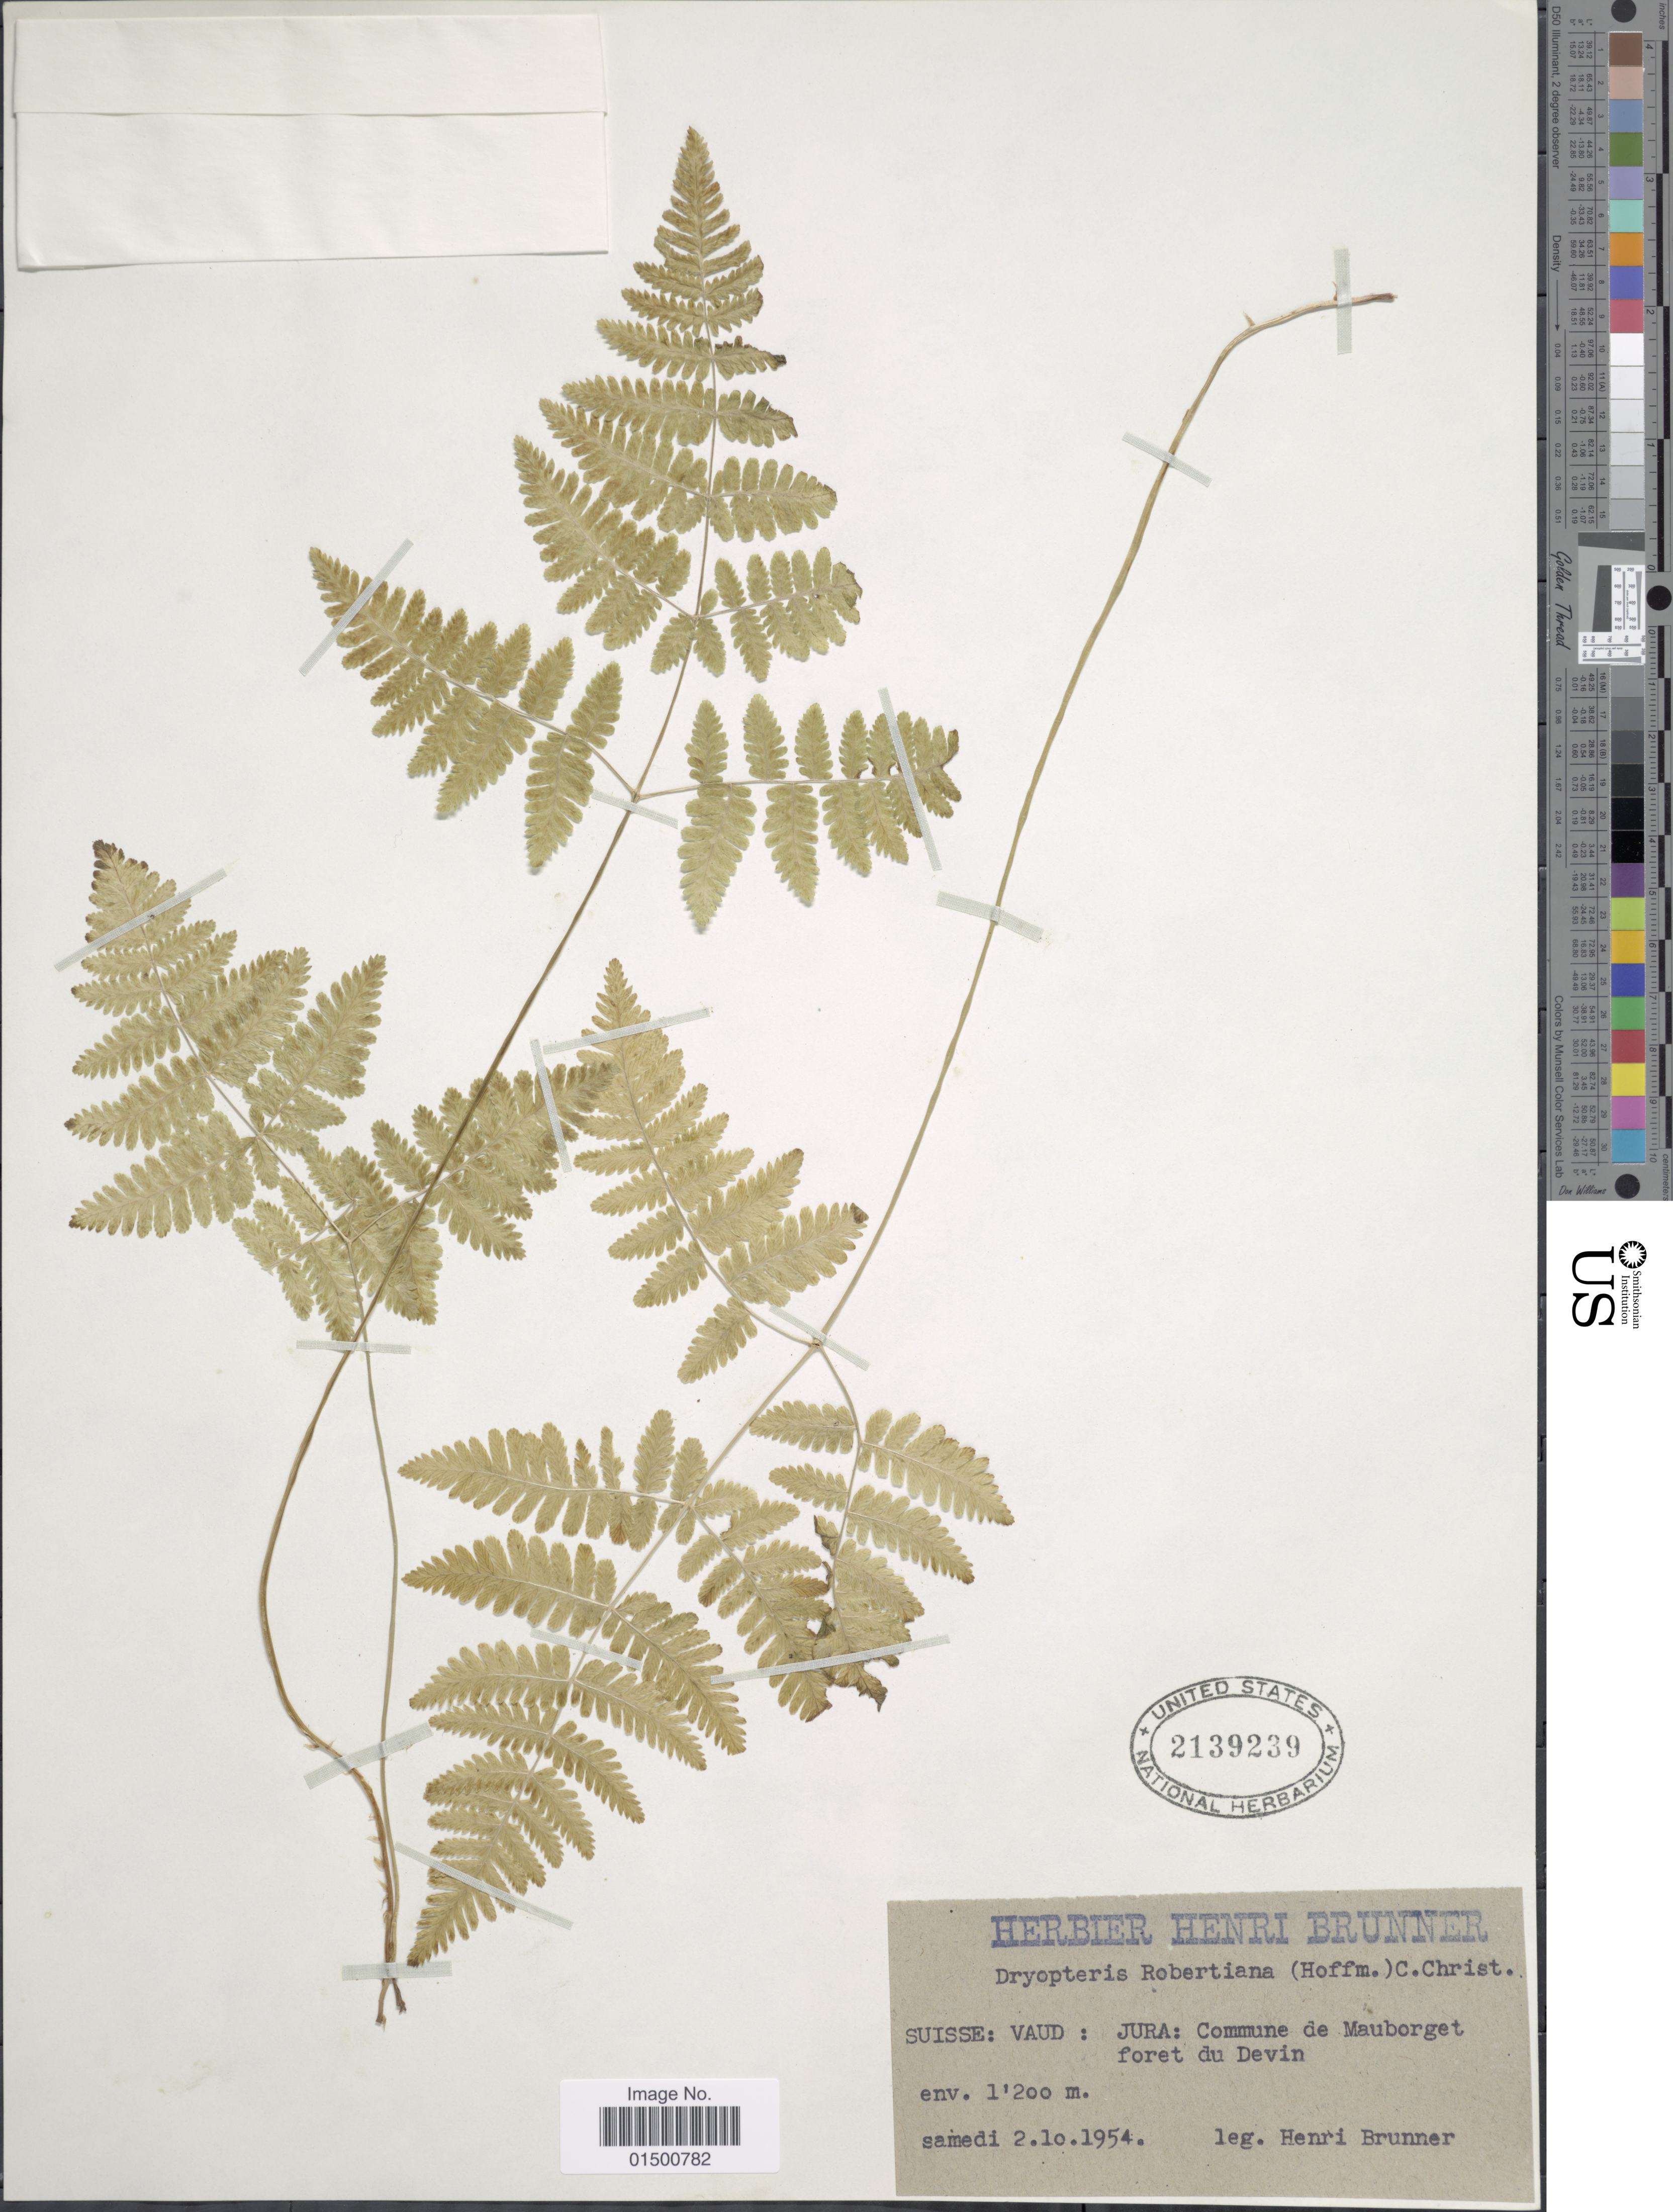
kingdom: Plantae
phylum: Tracheophyta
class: Polypodiopsida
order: Polypodiales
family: Cystopteridaceae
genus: Gymnocarpium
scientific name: Gymnocarpium robertianum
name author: (Hoffm.) Newman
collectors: H. Brunner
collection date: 1954-10-02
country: Switzerland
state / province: Vaud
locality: Jura: Comune de Mauborget foret du Devin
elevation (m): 1200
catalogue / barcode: US 2139239